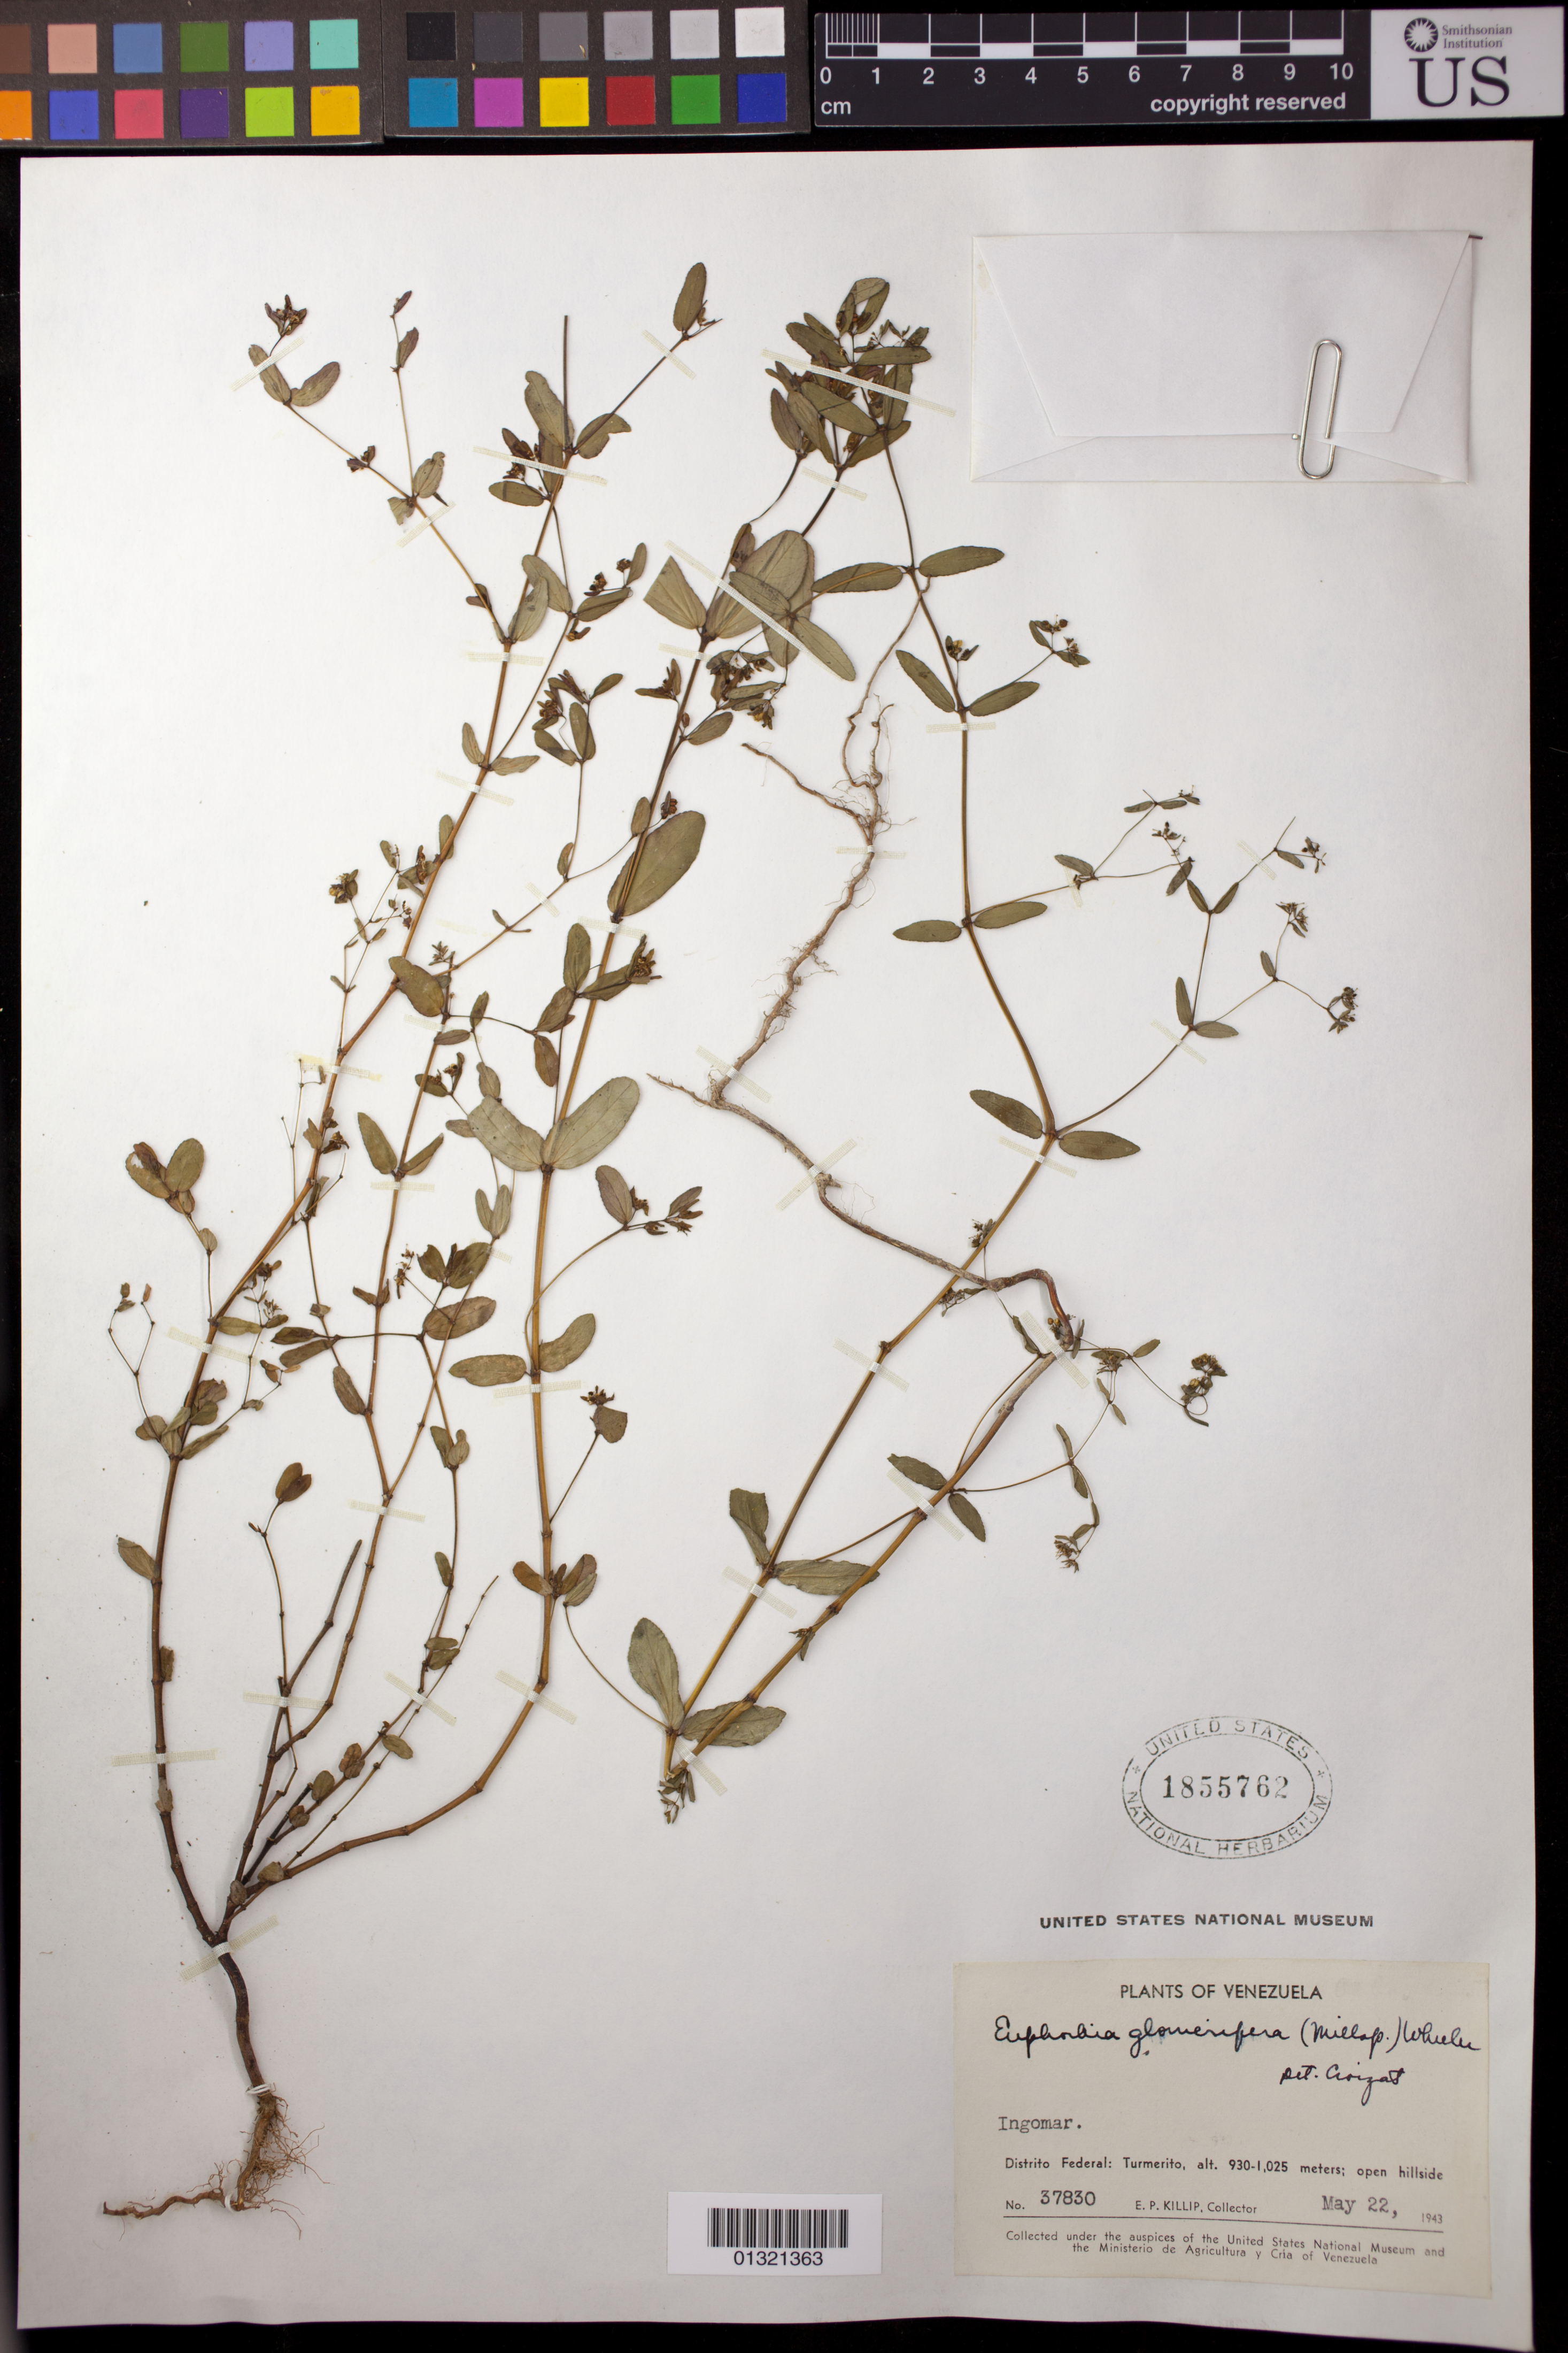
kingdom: Plantae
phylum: Tracheophyta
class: Magnoliopsida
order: Malpighiales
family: Euphorbiaceae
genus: Euphorbia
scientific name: Euphorbia hypericifolia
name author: L.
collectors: E. P. Killip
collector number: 37830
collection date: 1943-05-22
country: Venezuela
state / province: Distrito Federal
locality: Turmerito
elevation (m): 930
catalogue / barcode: US 1855762